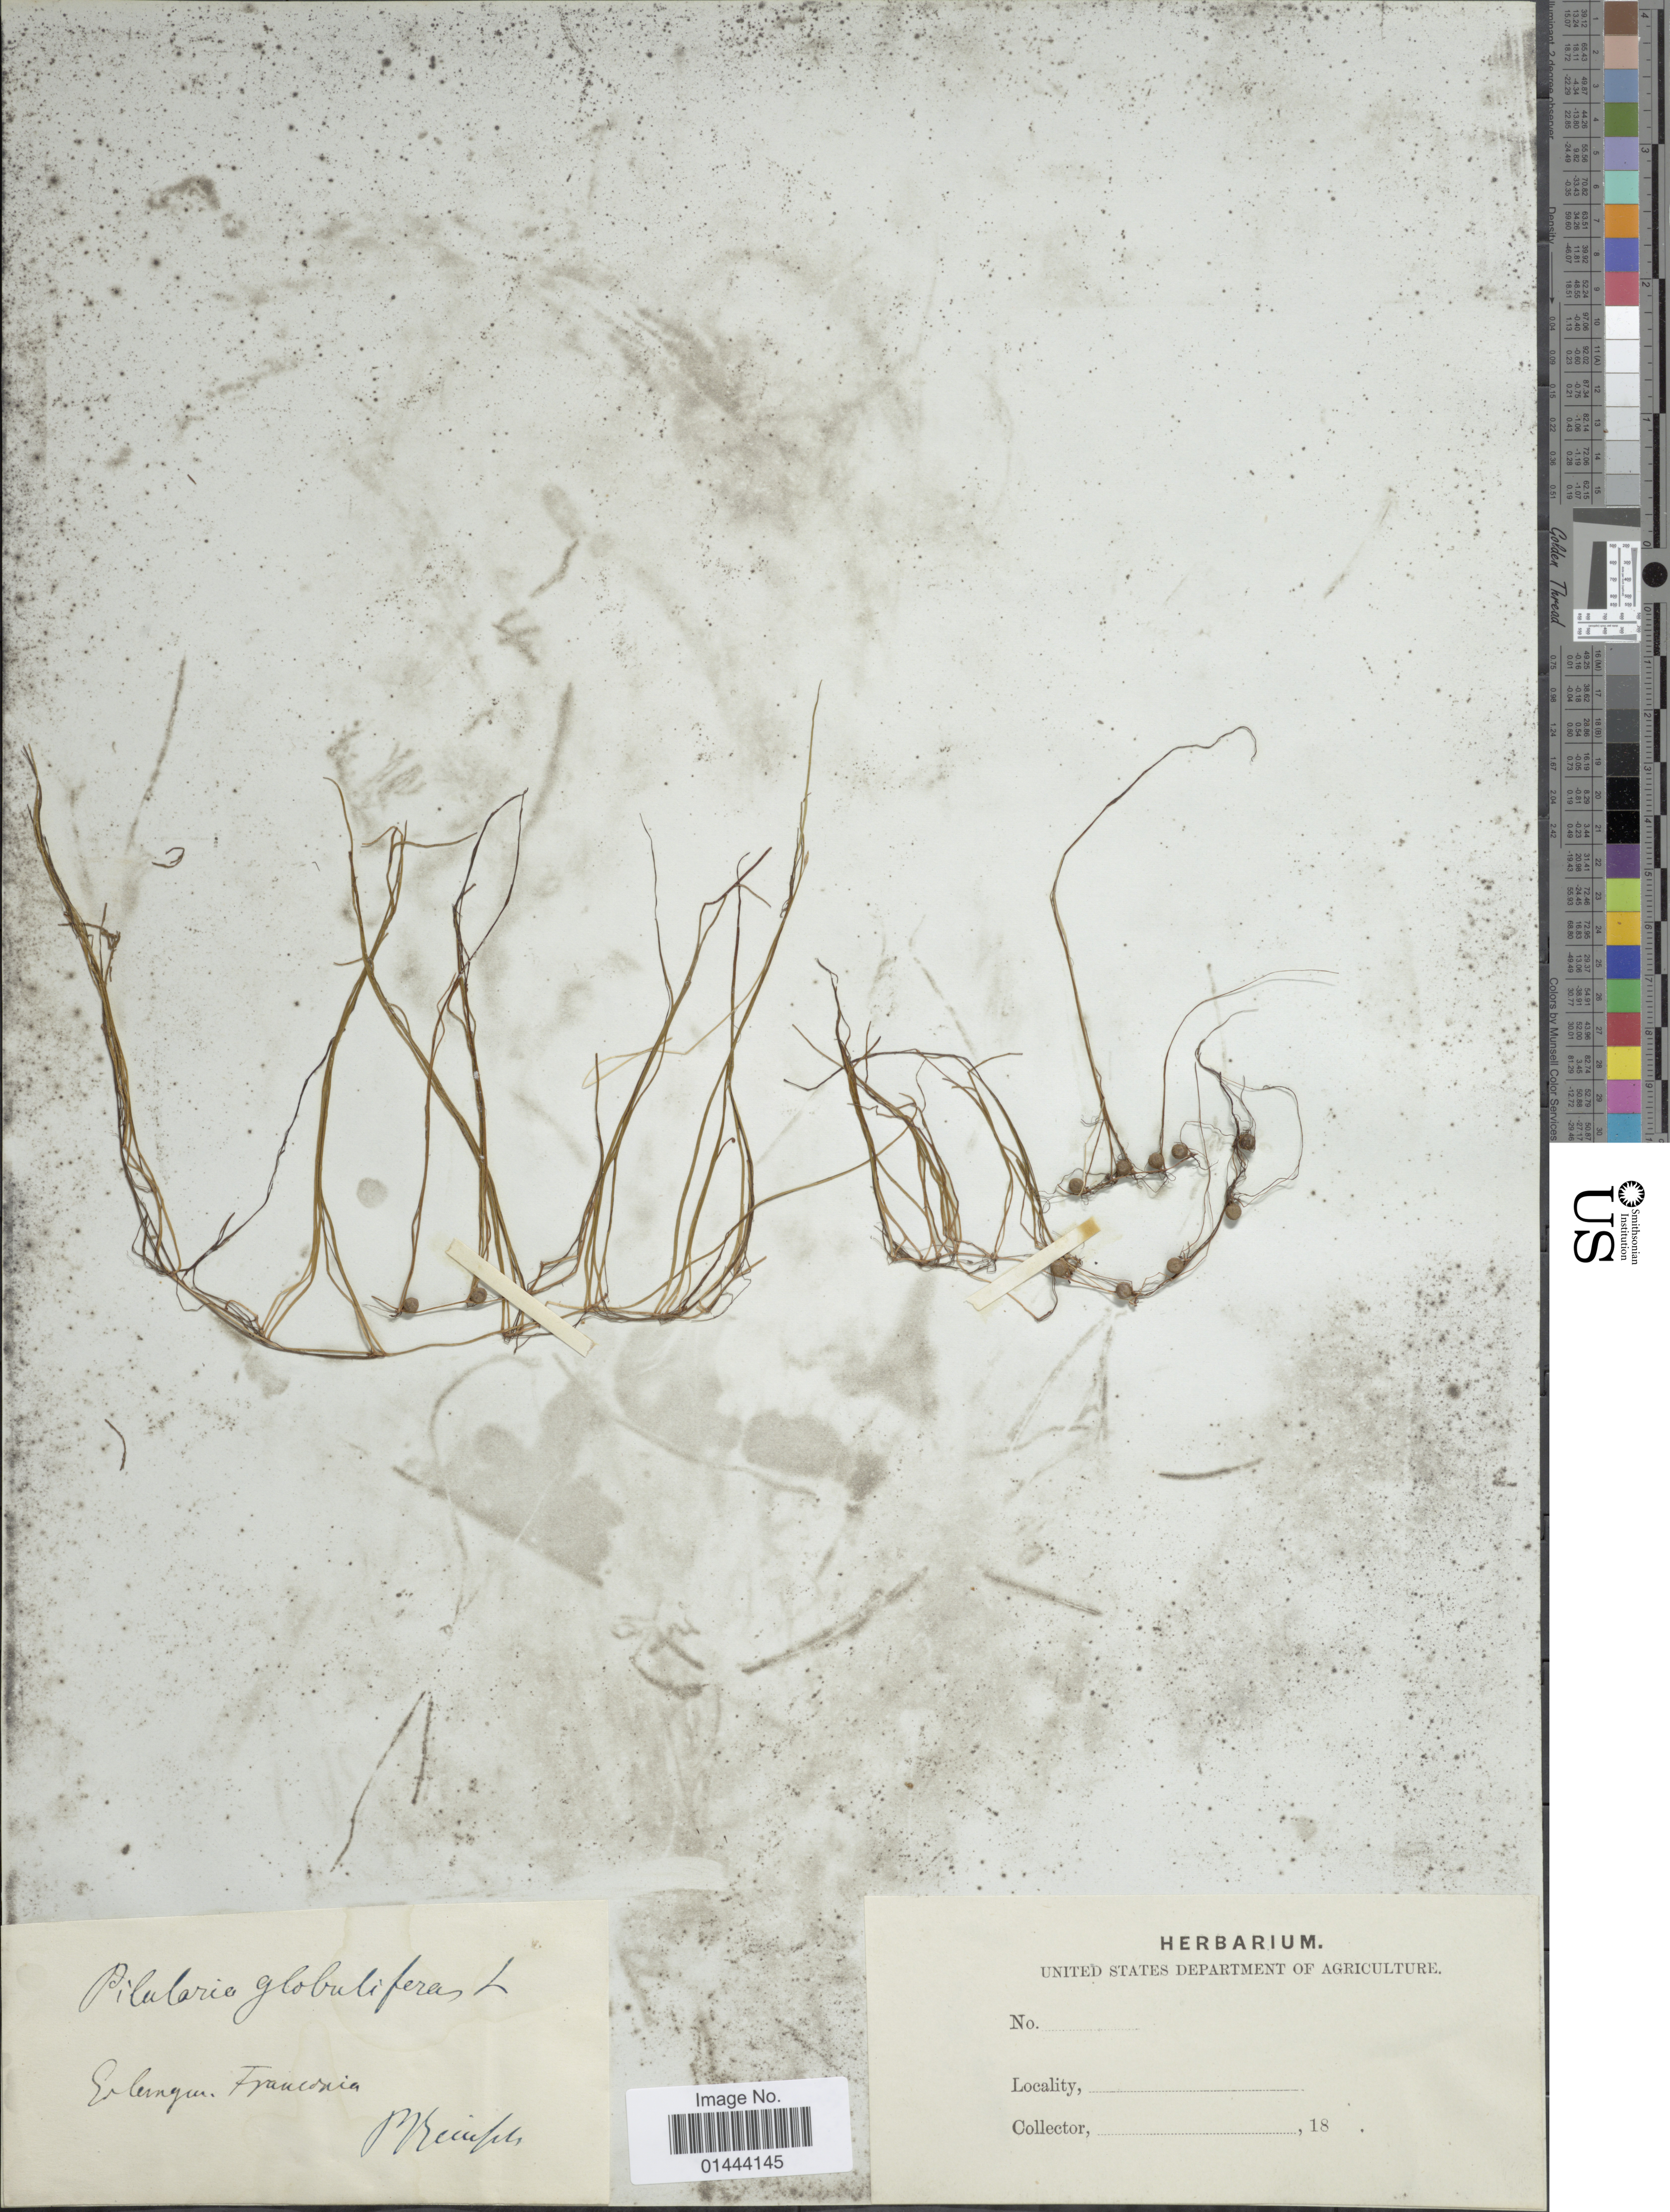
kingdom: Plantae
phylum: Tracheophyta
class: Polypodiopsida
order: Salviniales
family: Marsileaceae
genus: Pilularia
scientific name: Pilularia globulifera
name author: L.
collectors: P. Reinsch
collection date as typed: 18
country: France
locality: Erlengun Franconia [interpreted]